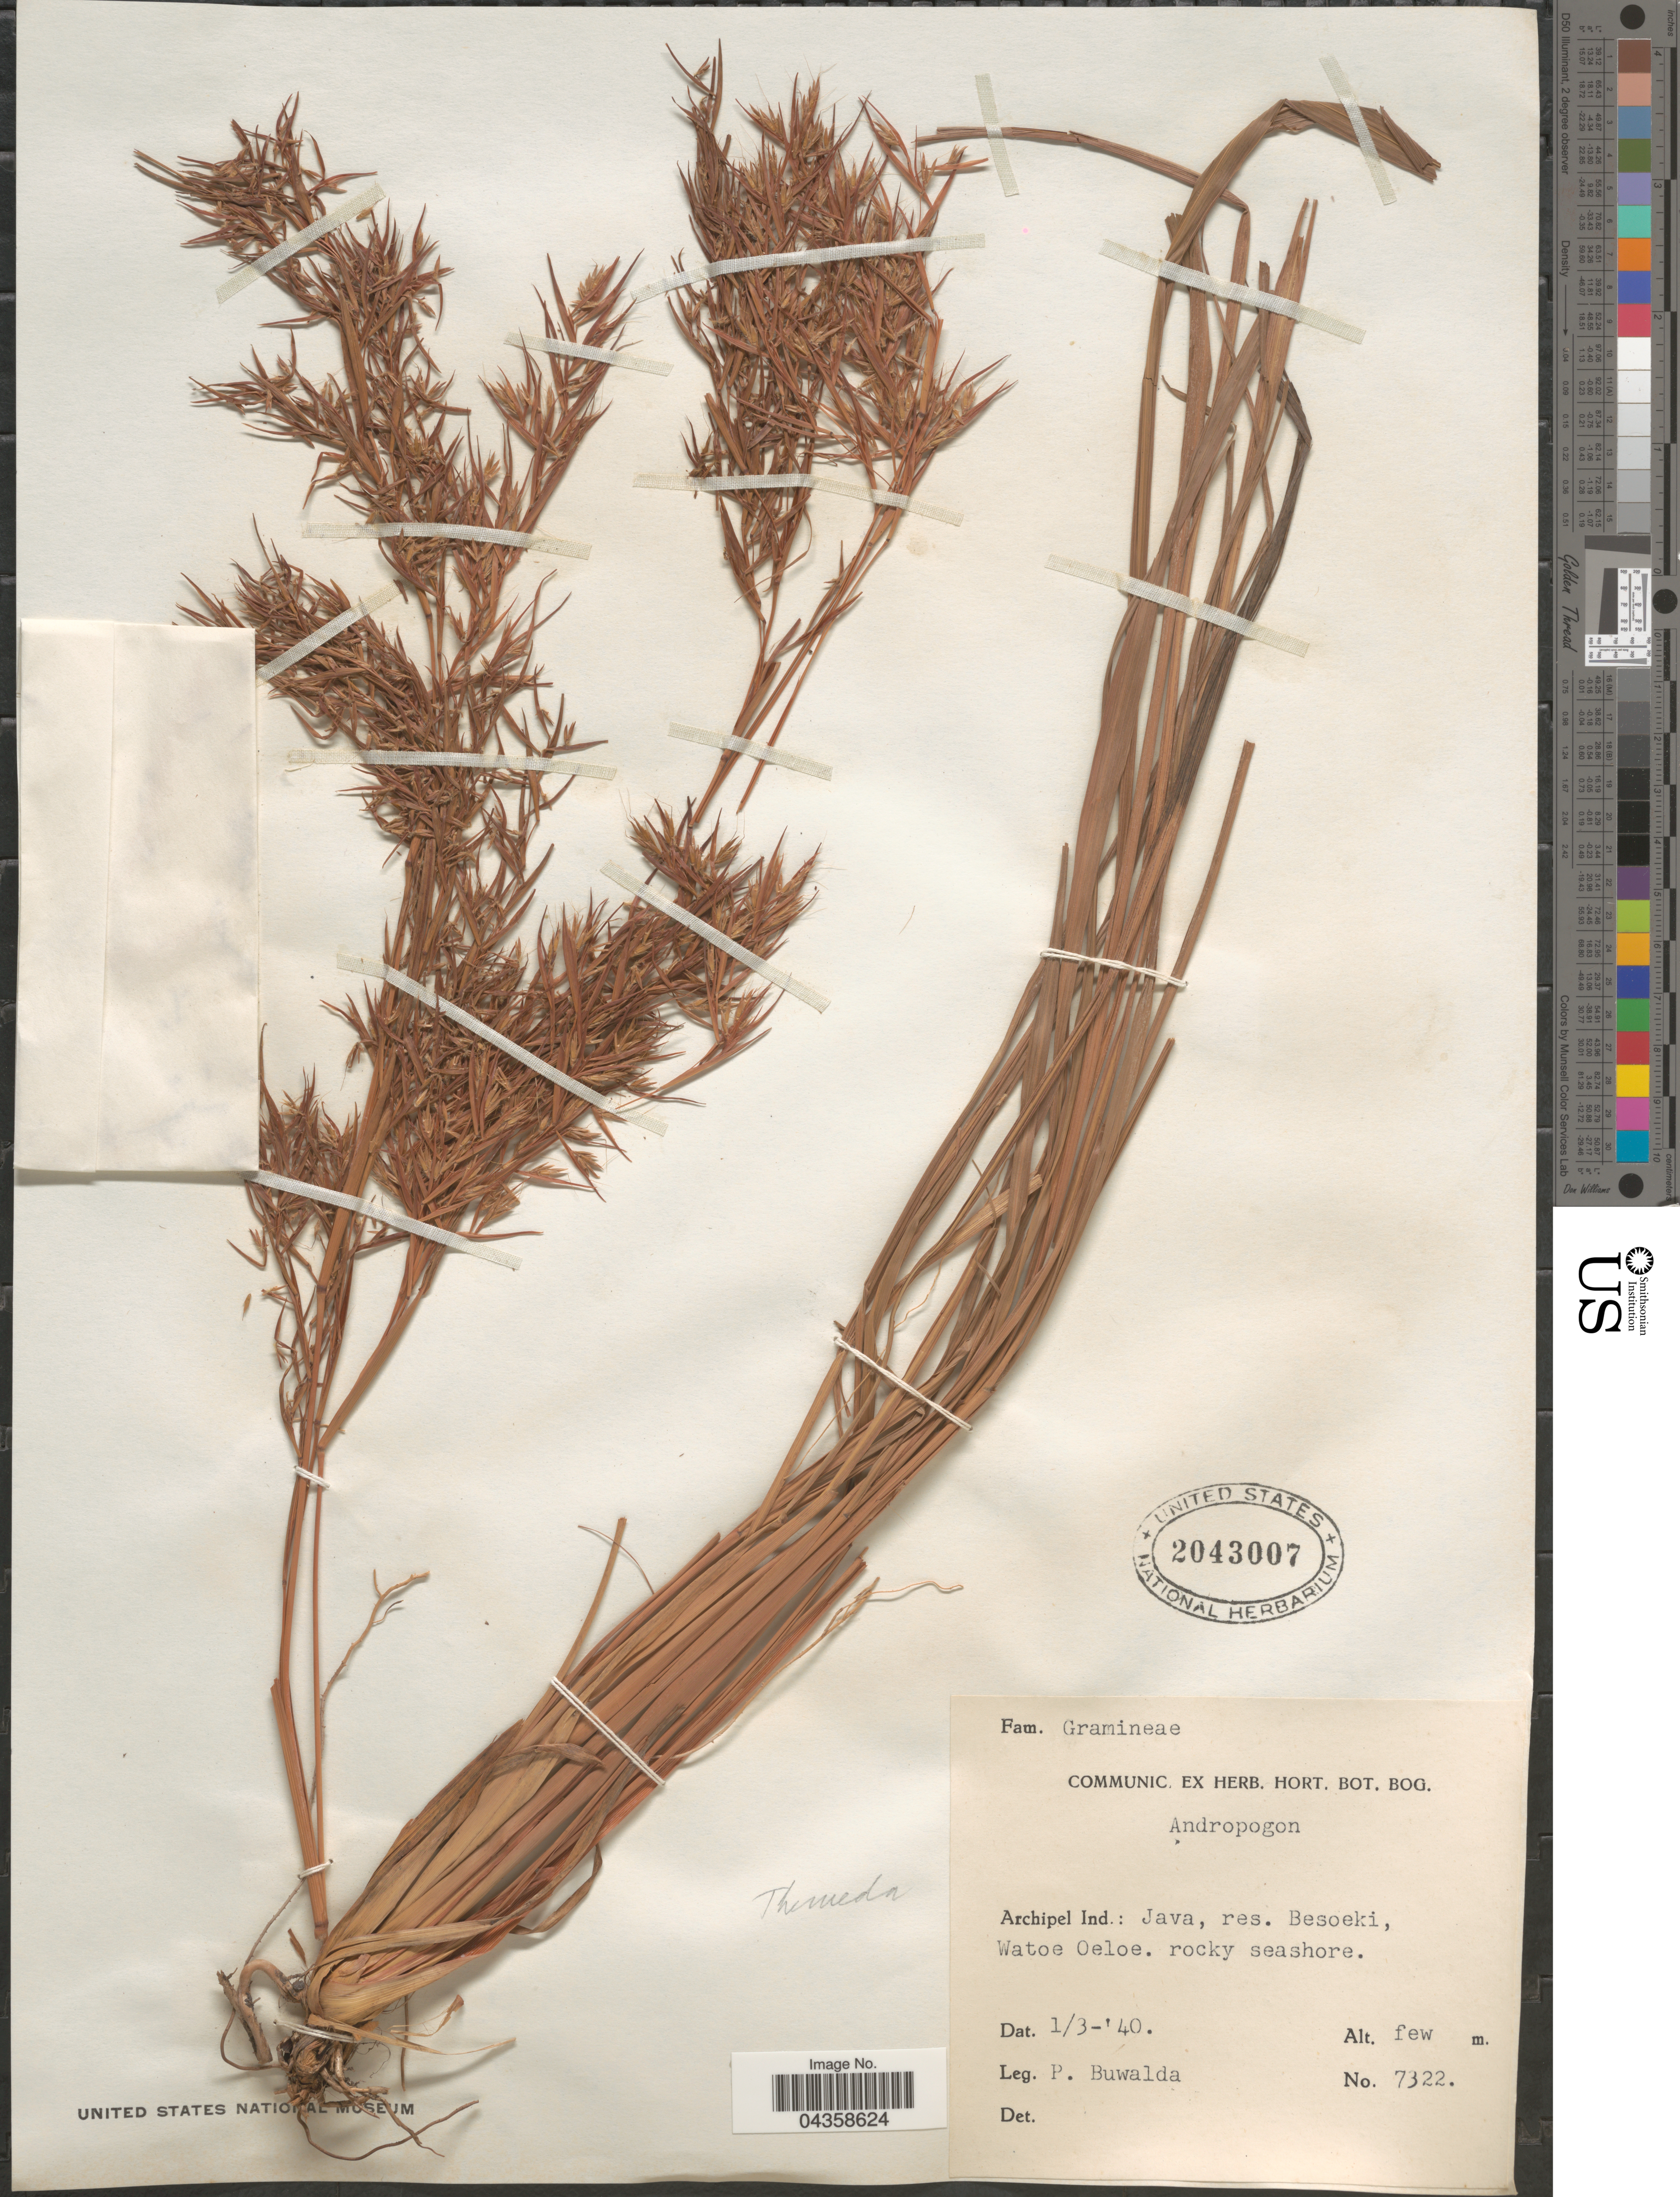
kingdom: Plantae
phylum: Tracheophyta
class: Liliopsida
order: Poales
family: Poaceae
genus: Themeda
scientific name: Themeda sp.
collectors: P. Buwalda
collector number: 7322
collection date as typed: Transcribed d/m/y: 1/3/40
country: Indonesia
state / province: Java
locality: Archipel Ind.: Java, res. Besoeki, Watoe Oeloe.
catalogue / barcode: US 2043007